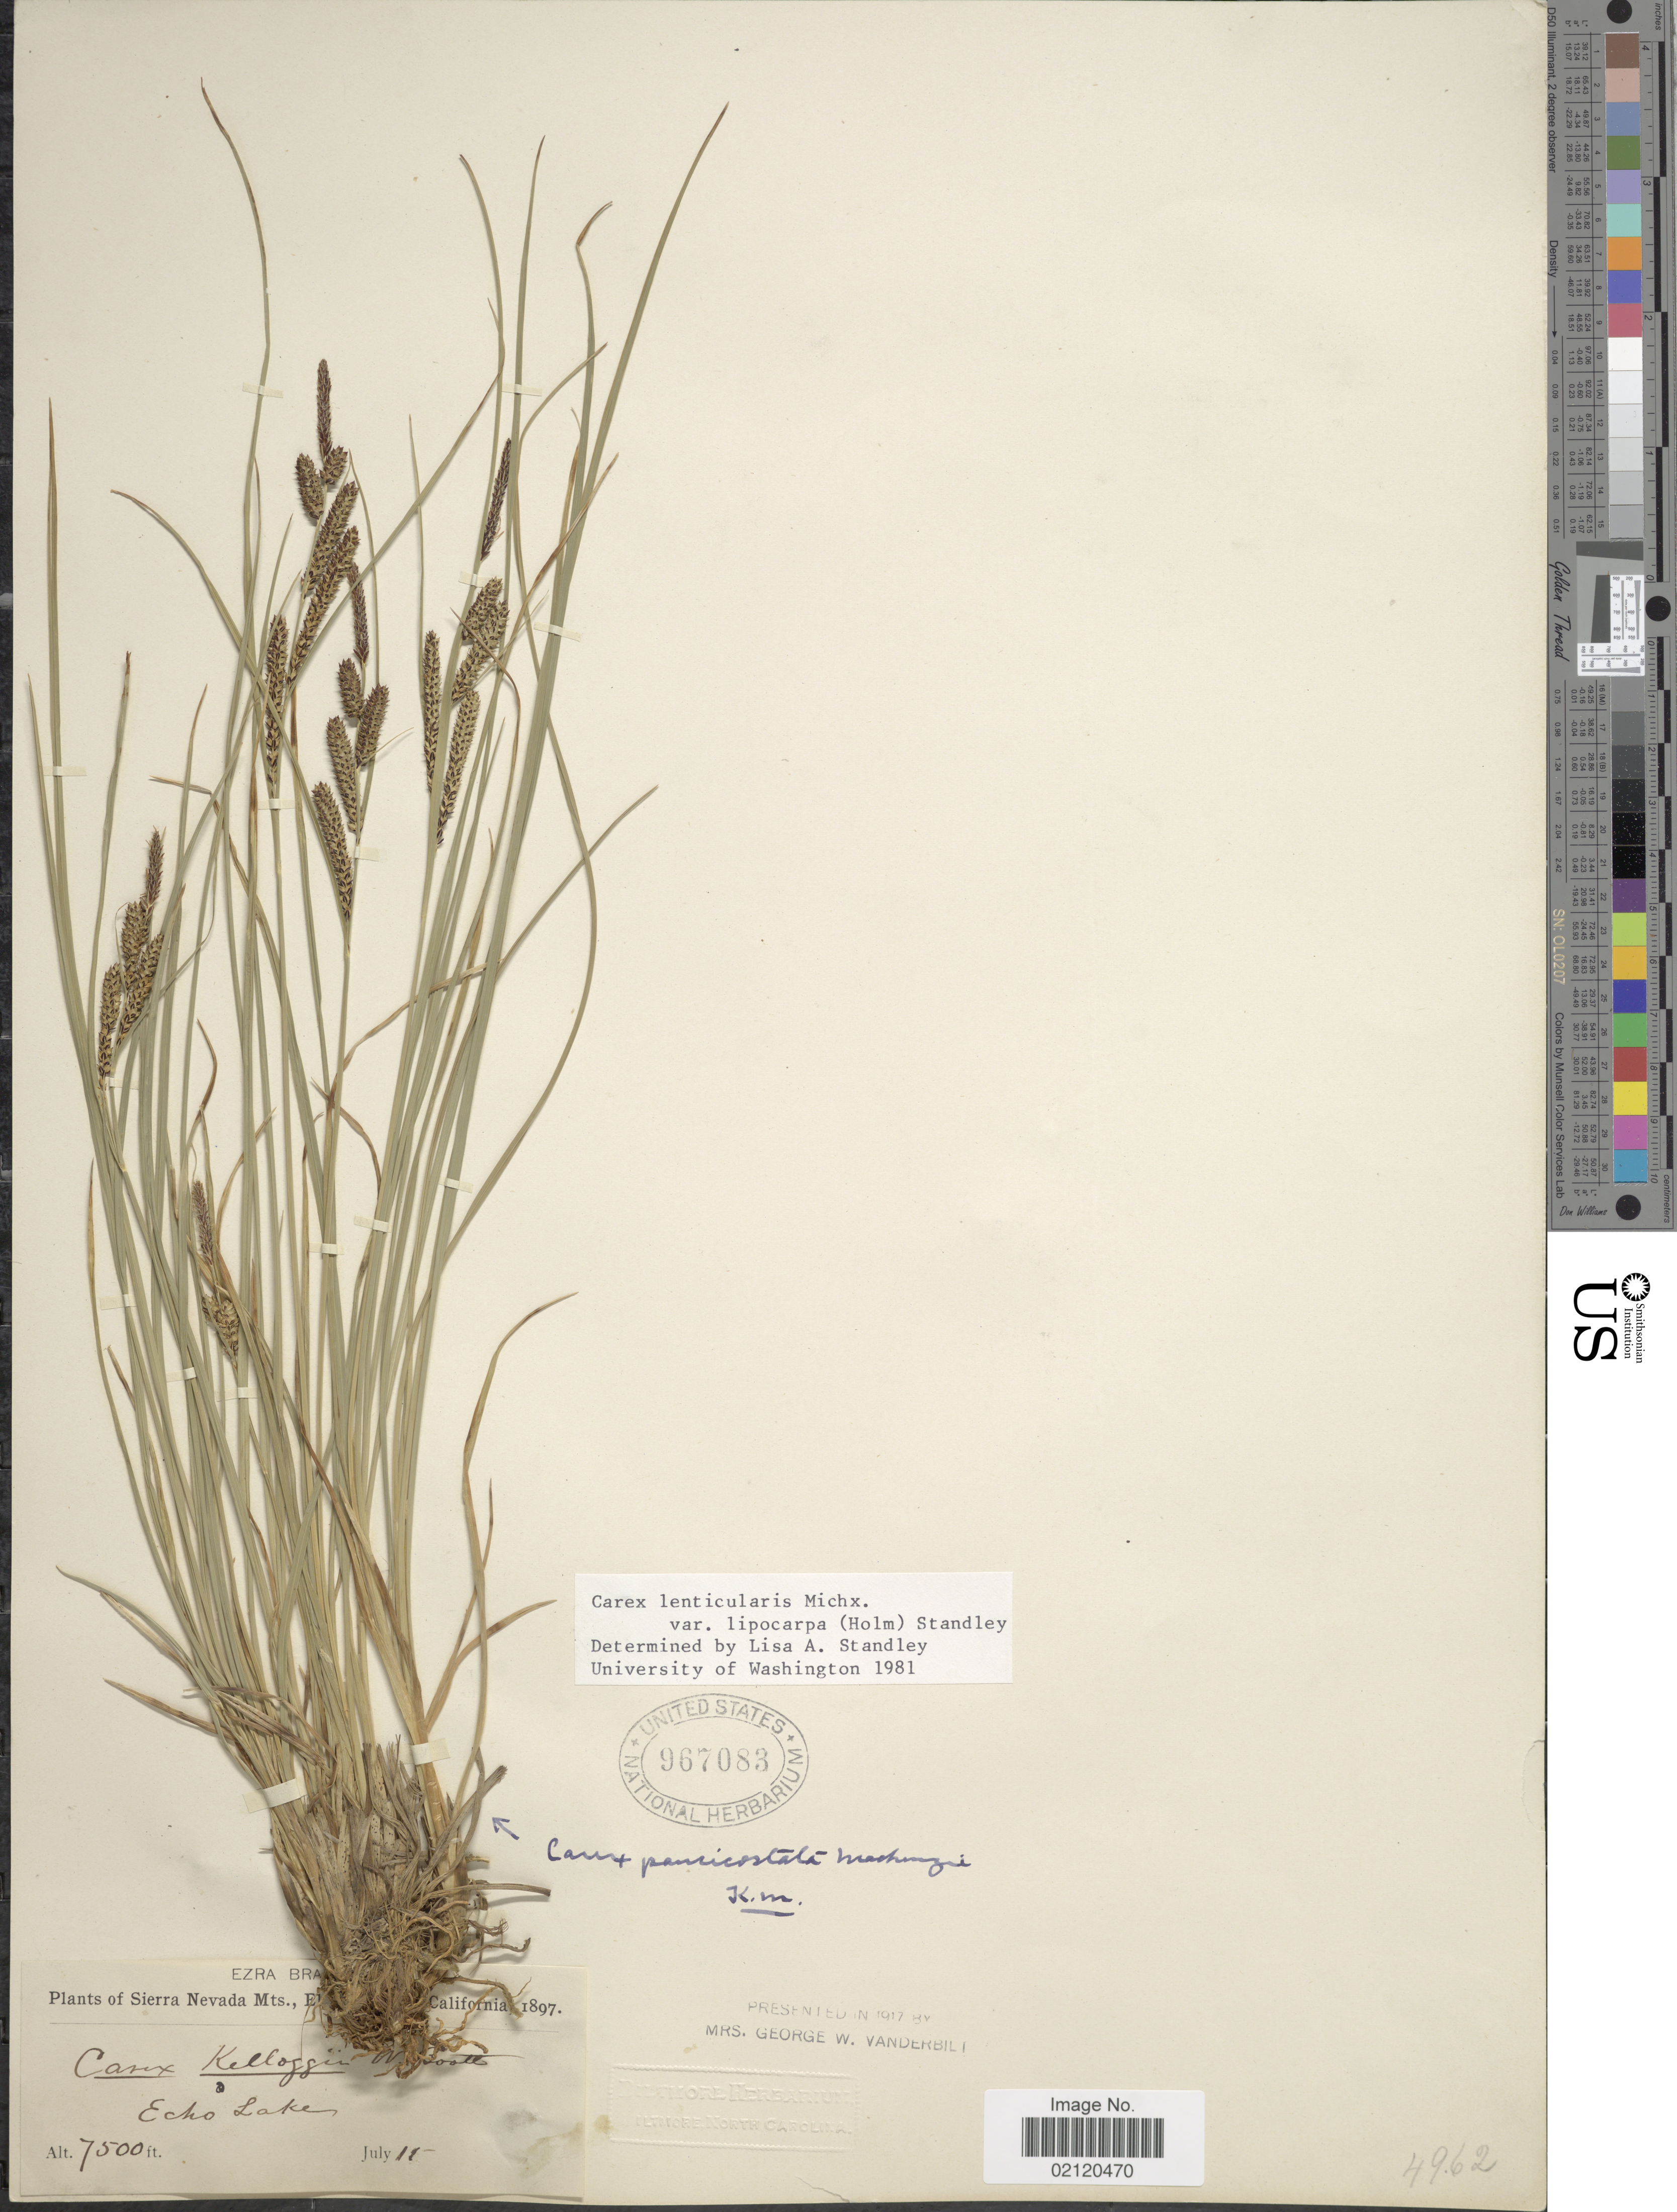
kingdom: Plantae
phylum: Tracheophyta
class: Liliopsida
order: Poales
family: Cyperaceae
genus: Carex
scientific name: Carex kelloggii var. kelloggii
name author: W. Boott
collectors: E. Brainerd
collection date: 1897-07-11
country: United States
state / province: California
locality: Sierra Nevada Mts., Echo Lake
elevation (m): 2286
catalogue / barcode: US 967083